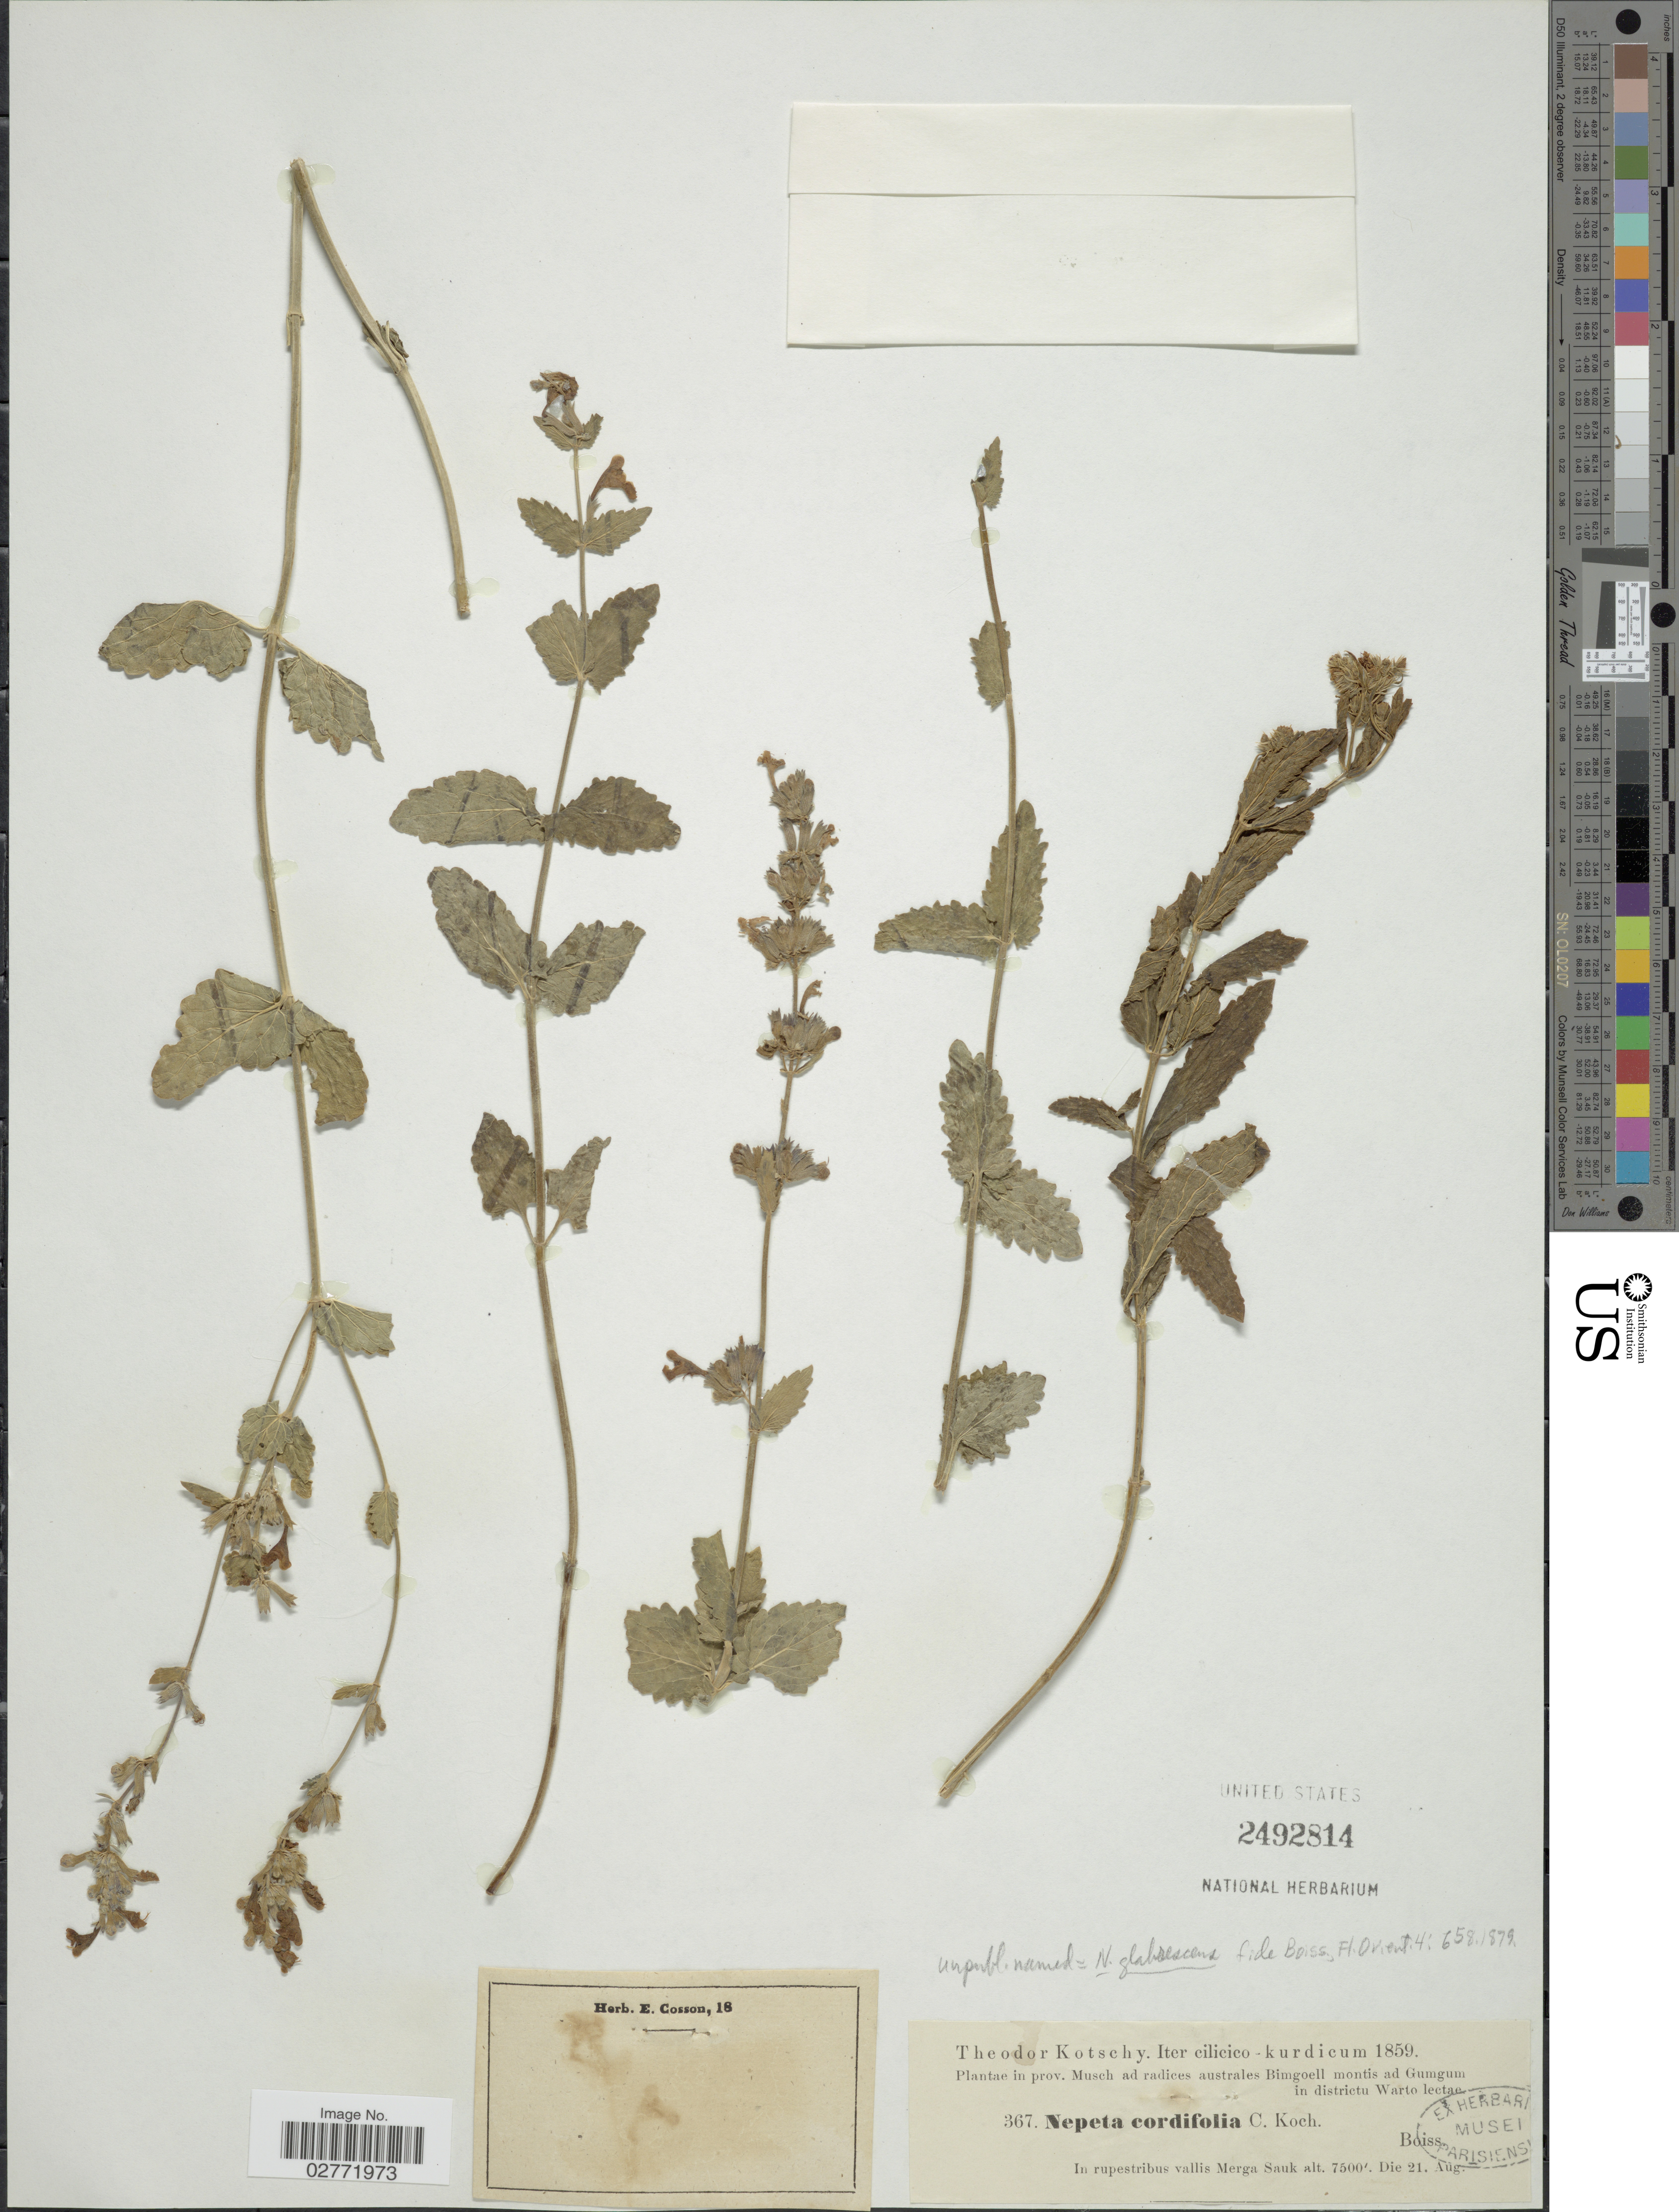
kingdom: Plantae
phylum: Tracheophyta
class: Magnoliopsida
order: Lamiales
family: Lamiaceae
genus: Nepeta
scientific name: Nepeta glabrescens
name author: Boiss.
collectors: K. G. Kotschy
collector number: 367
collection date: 1859-08-21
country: Turkey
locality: Prov. Musch ad radices australes Bimgoell montis ad Gumgum in districtu Warto lectae, In rupestribus vallis Merga Sauk.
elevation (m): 2286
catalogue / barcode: US 2492814